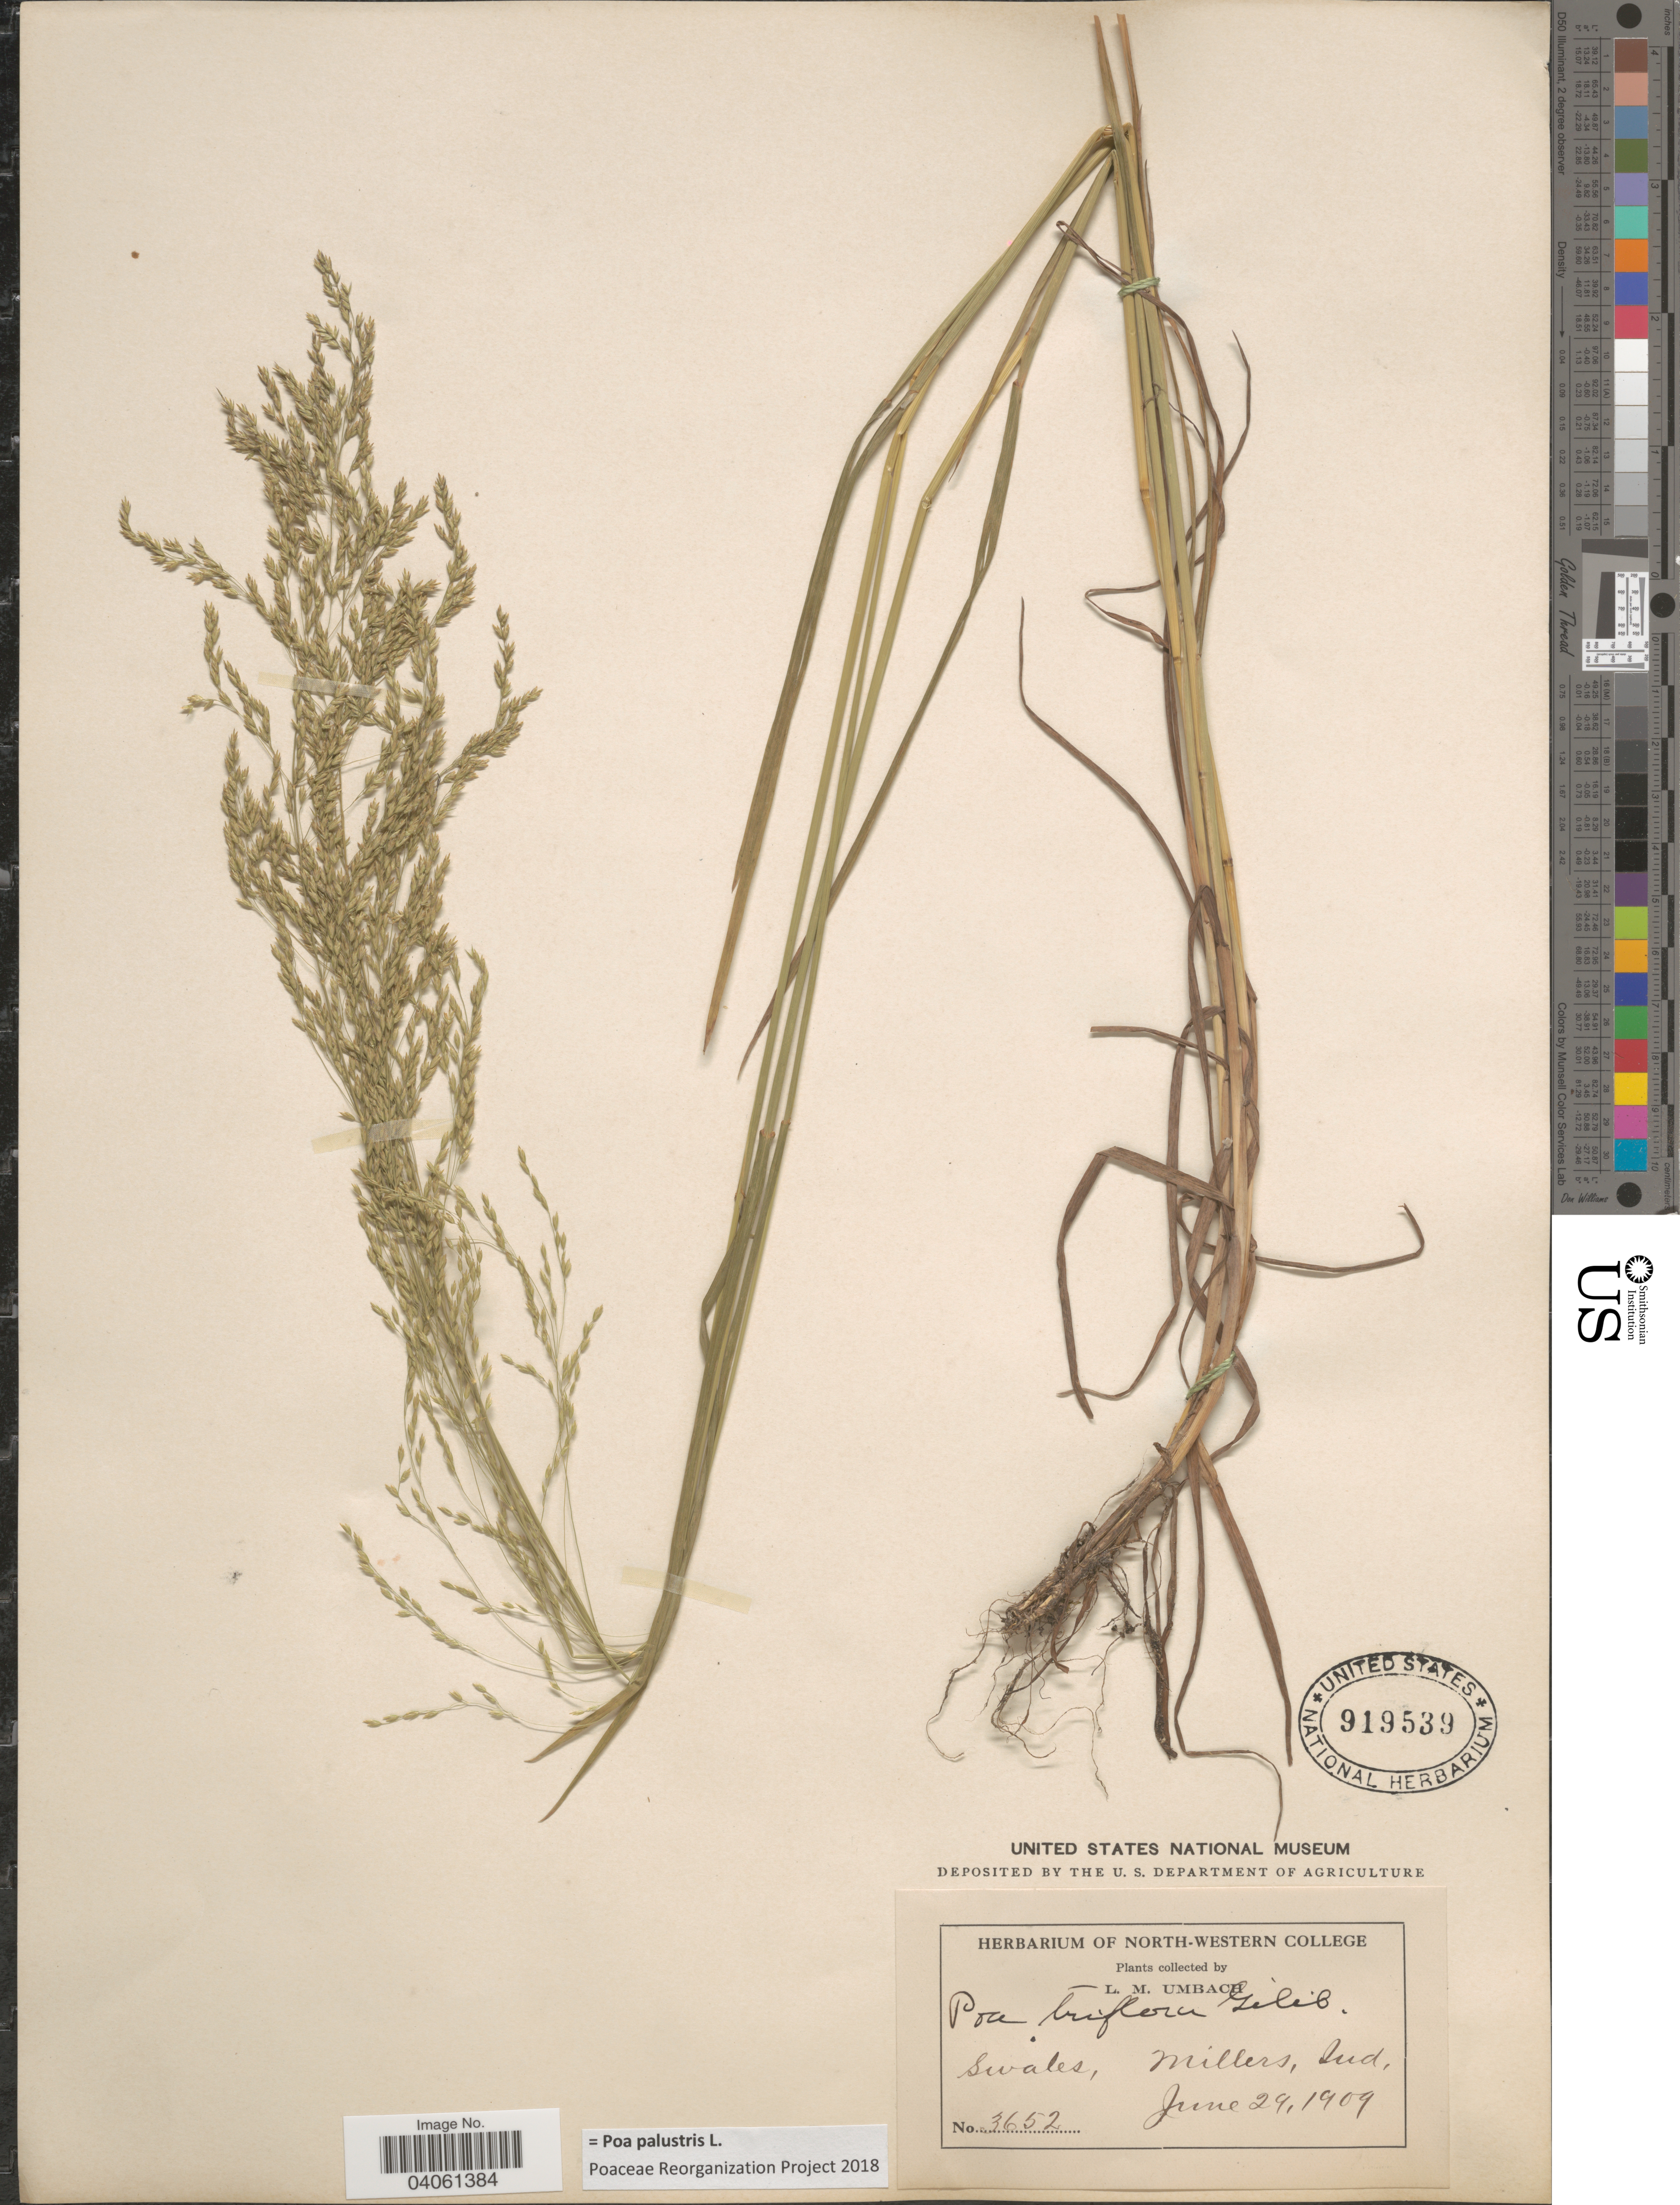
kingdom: Plantae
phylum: Tracheophyta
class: Liliopsida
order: Poales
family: Poaceae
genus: Poa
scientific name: Poa palustris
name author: L.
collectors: L. M. Umbach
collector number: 3652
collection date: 1909-06-29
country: United States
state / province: Indiana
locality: Swales, Millers.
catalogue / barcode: US 919539